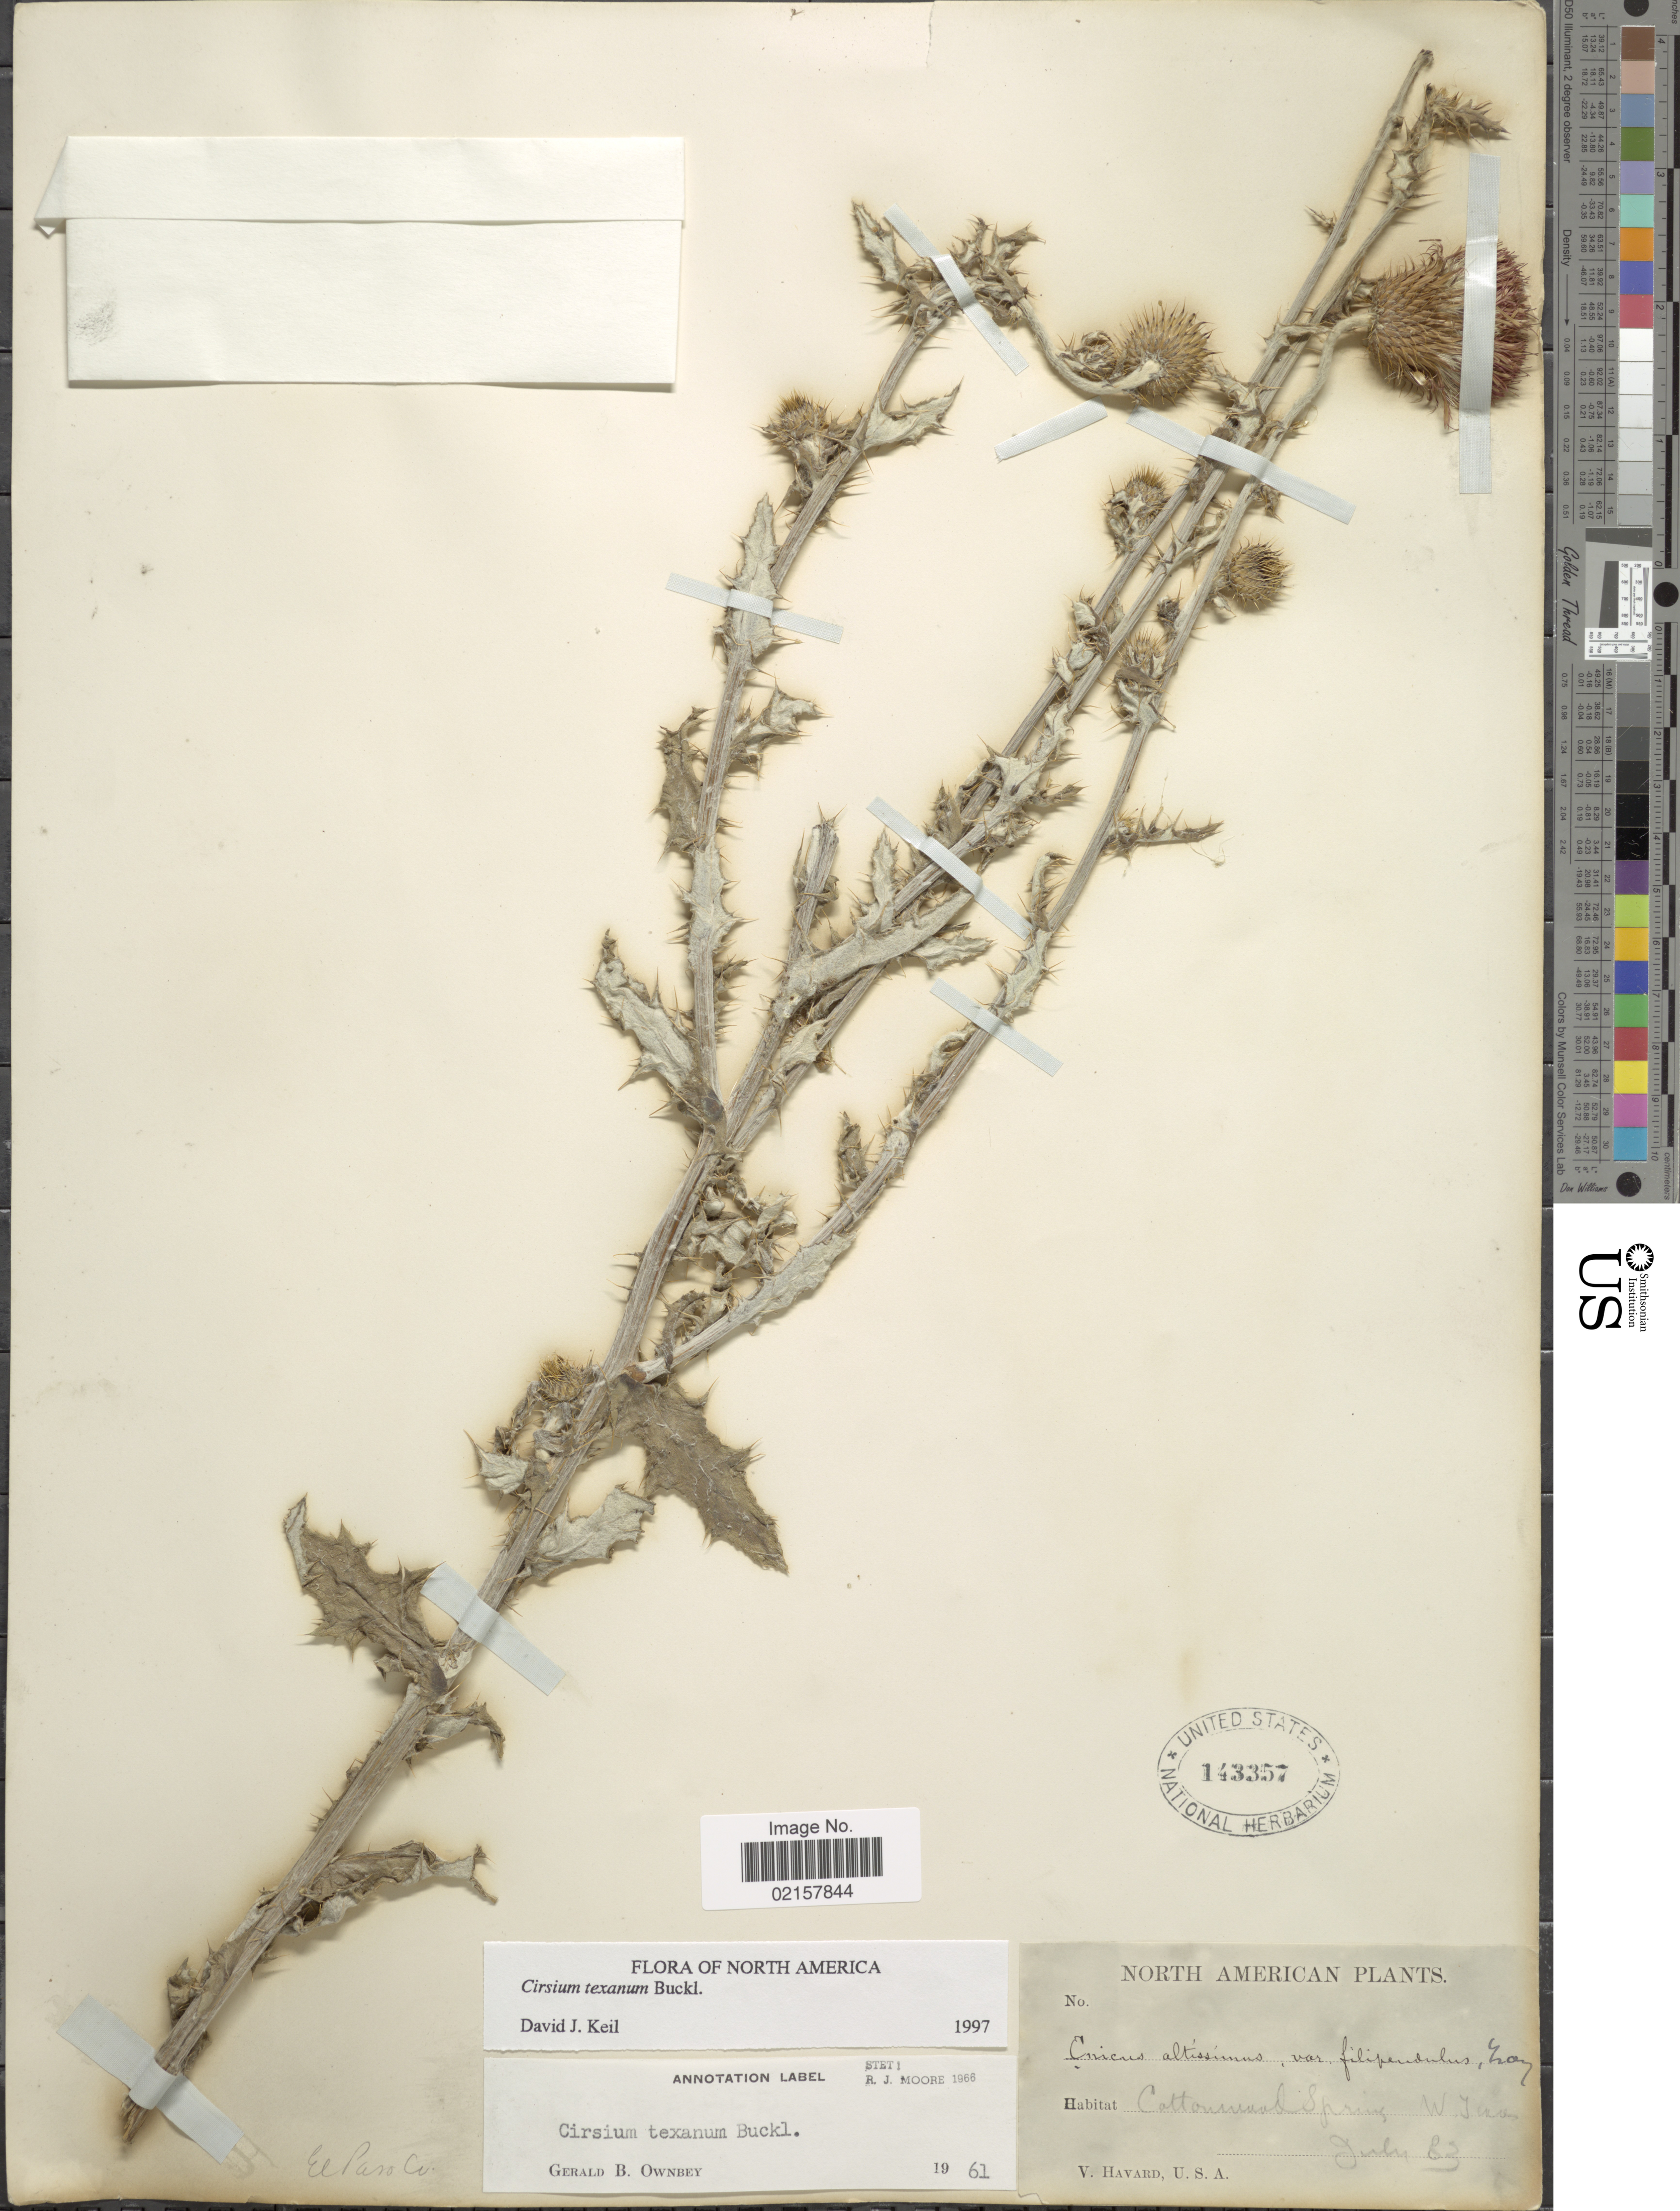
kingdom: Plantae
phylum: Tracheophyta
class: Magnoliopsida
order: Asterales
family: Asteraceae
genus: Cirsium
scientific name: Cirsium texanum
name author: Buckley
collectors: V. Havard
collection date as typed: Transcribed d/m/y: /7/83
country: United States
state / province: Texas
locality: El Paso Co., Cottonwood Spring, W. Texas.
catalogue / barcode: US 143357